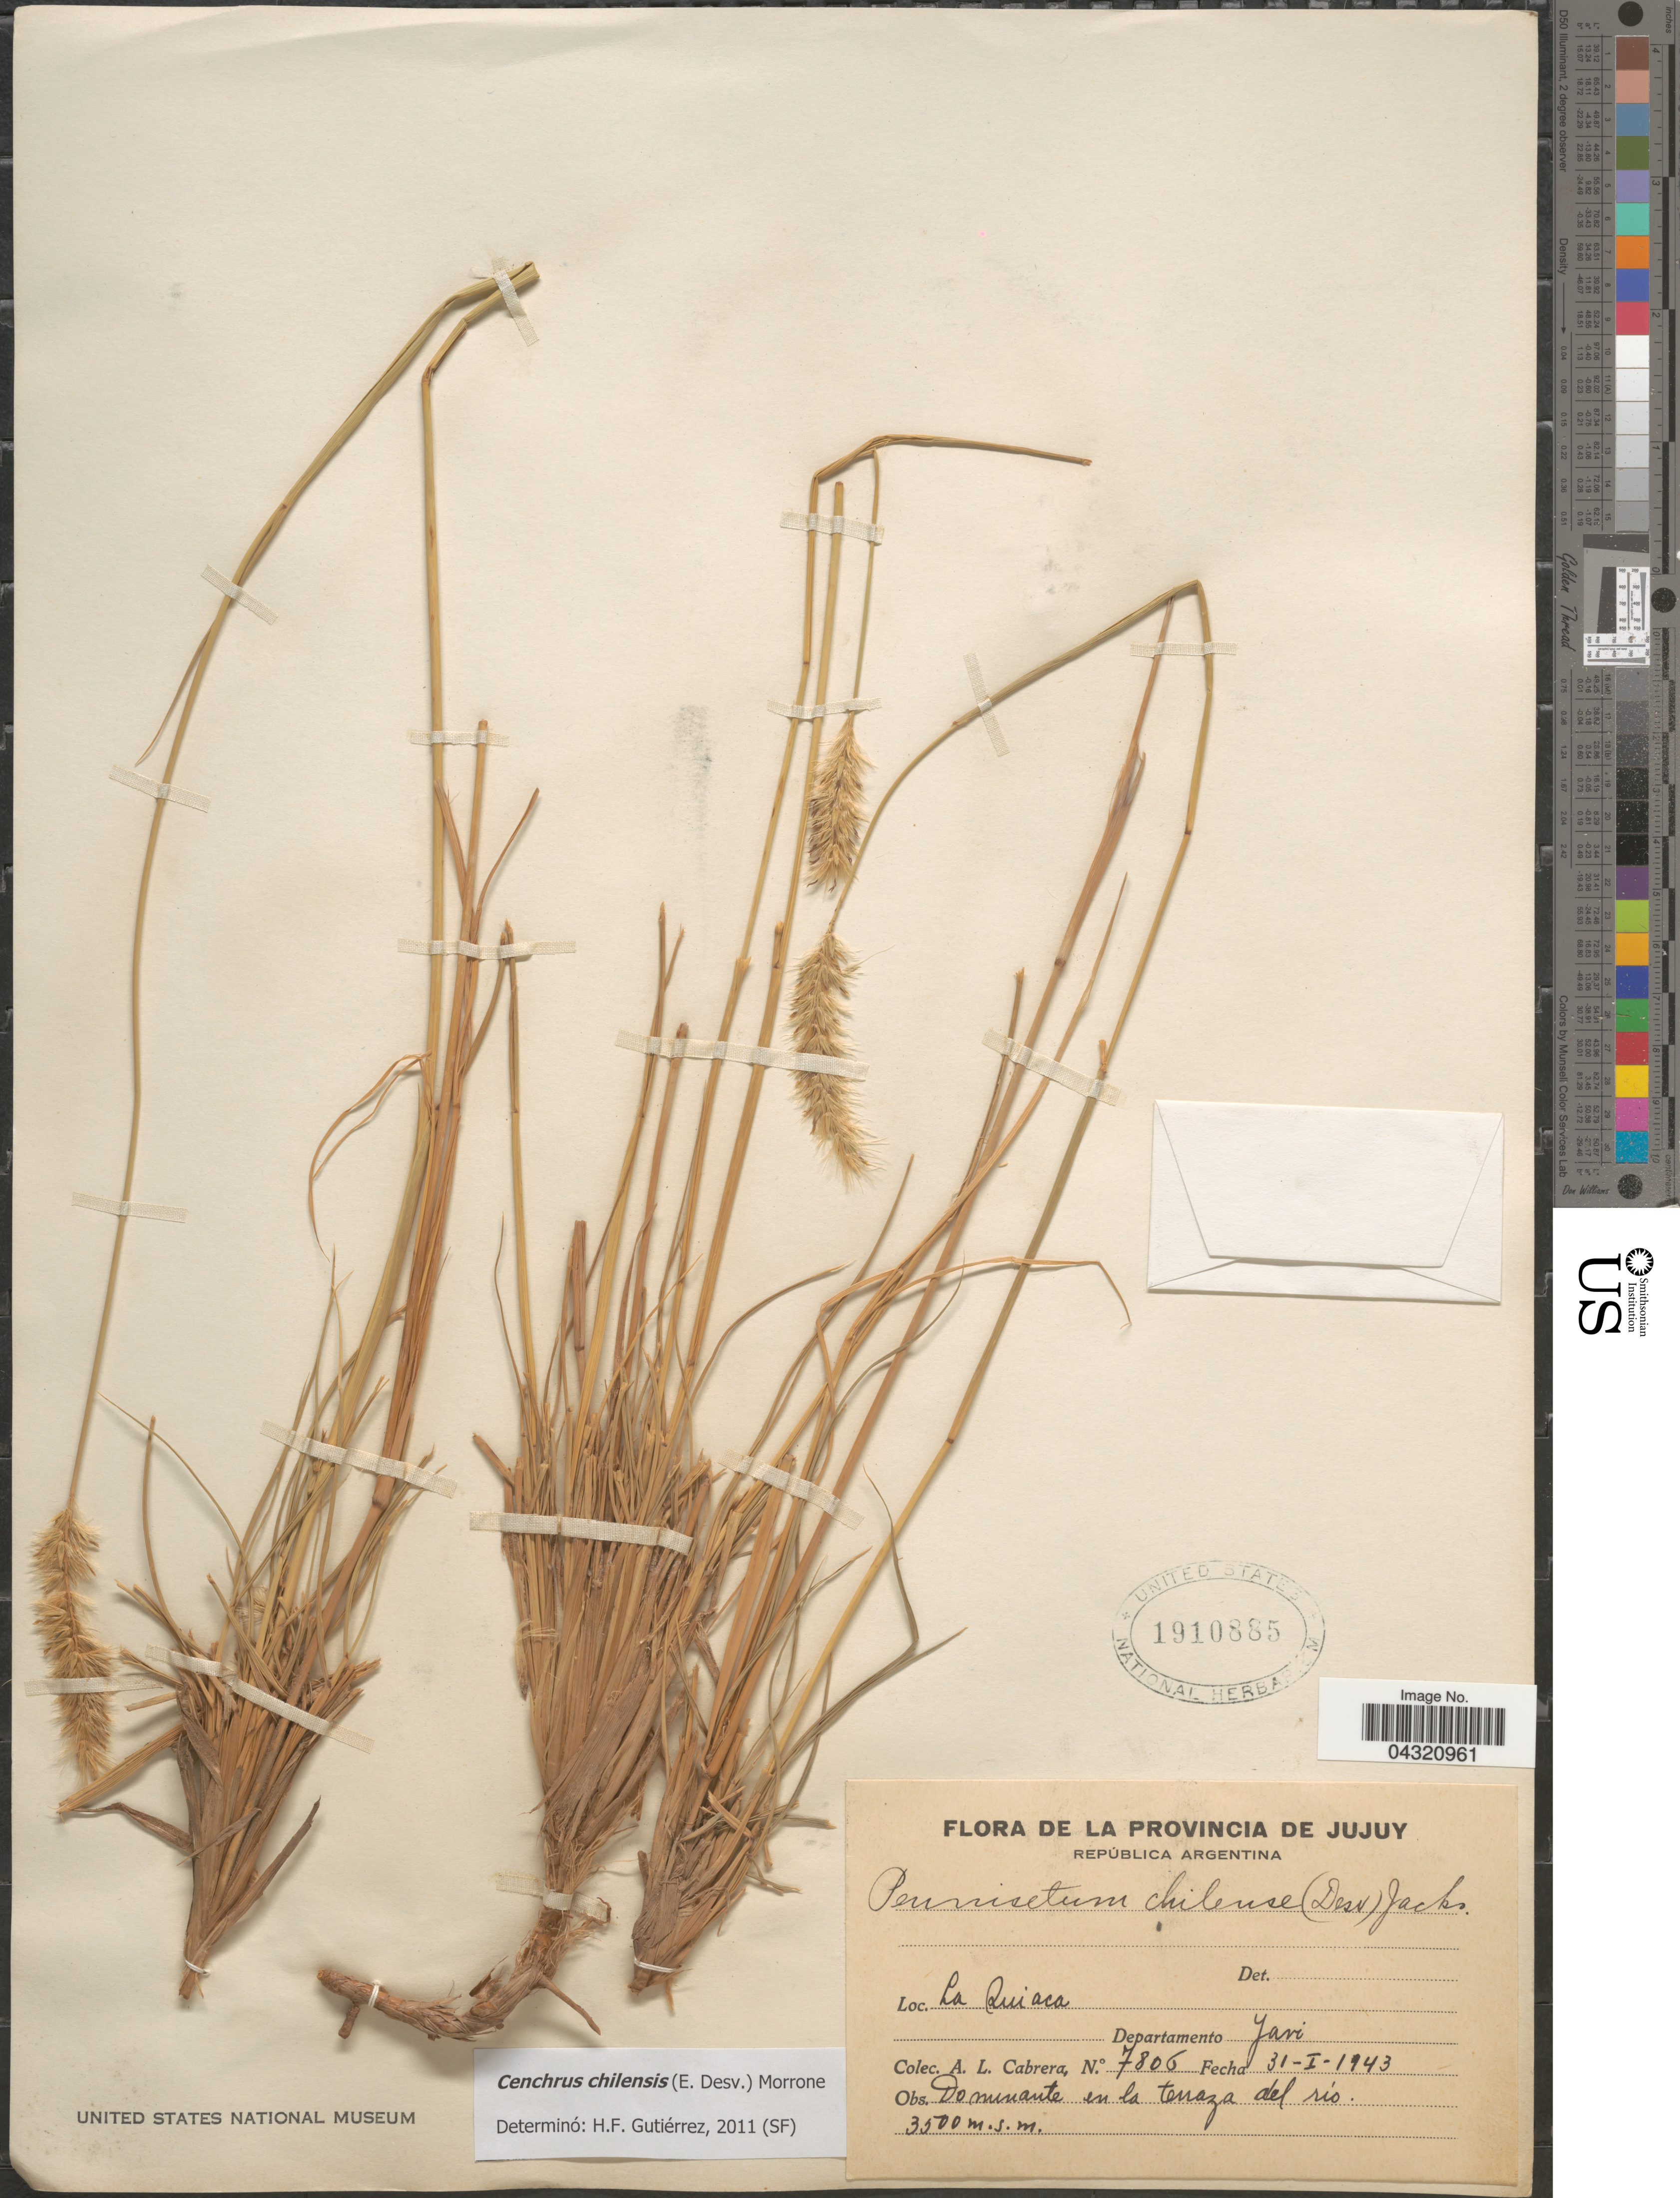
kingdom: Plantae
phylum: Tracheophyta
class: Liliopsida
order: Poales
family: Poaceae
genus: Cenchrus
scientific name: Cenchrus chilensis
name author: (É. Desv.) Morrone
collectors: A. L. Cabrera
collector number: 7806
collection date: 1943-01-31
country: Argentina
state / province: Jujuy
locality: La Quiaca. Departamento Javi.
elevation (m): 3500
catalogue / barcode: US 1910885